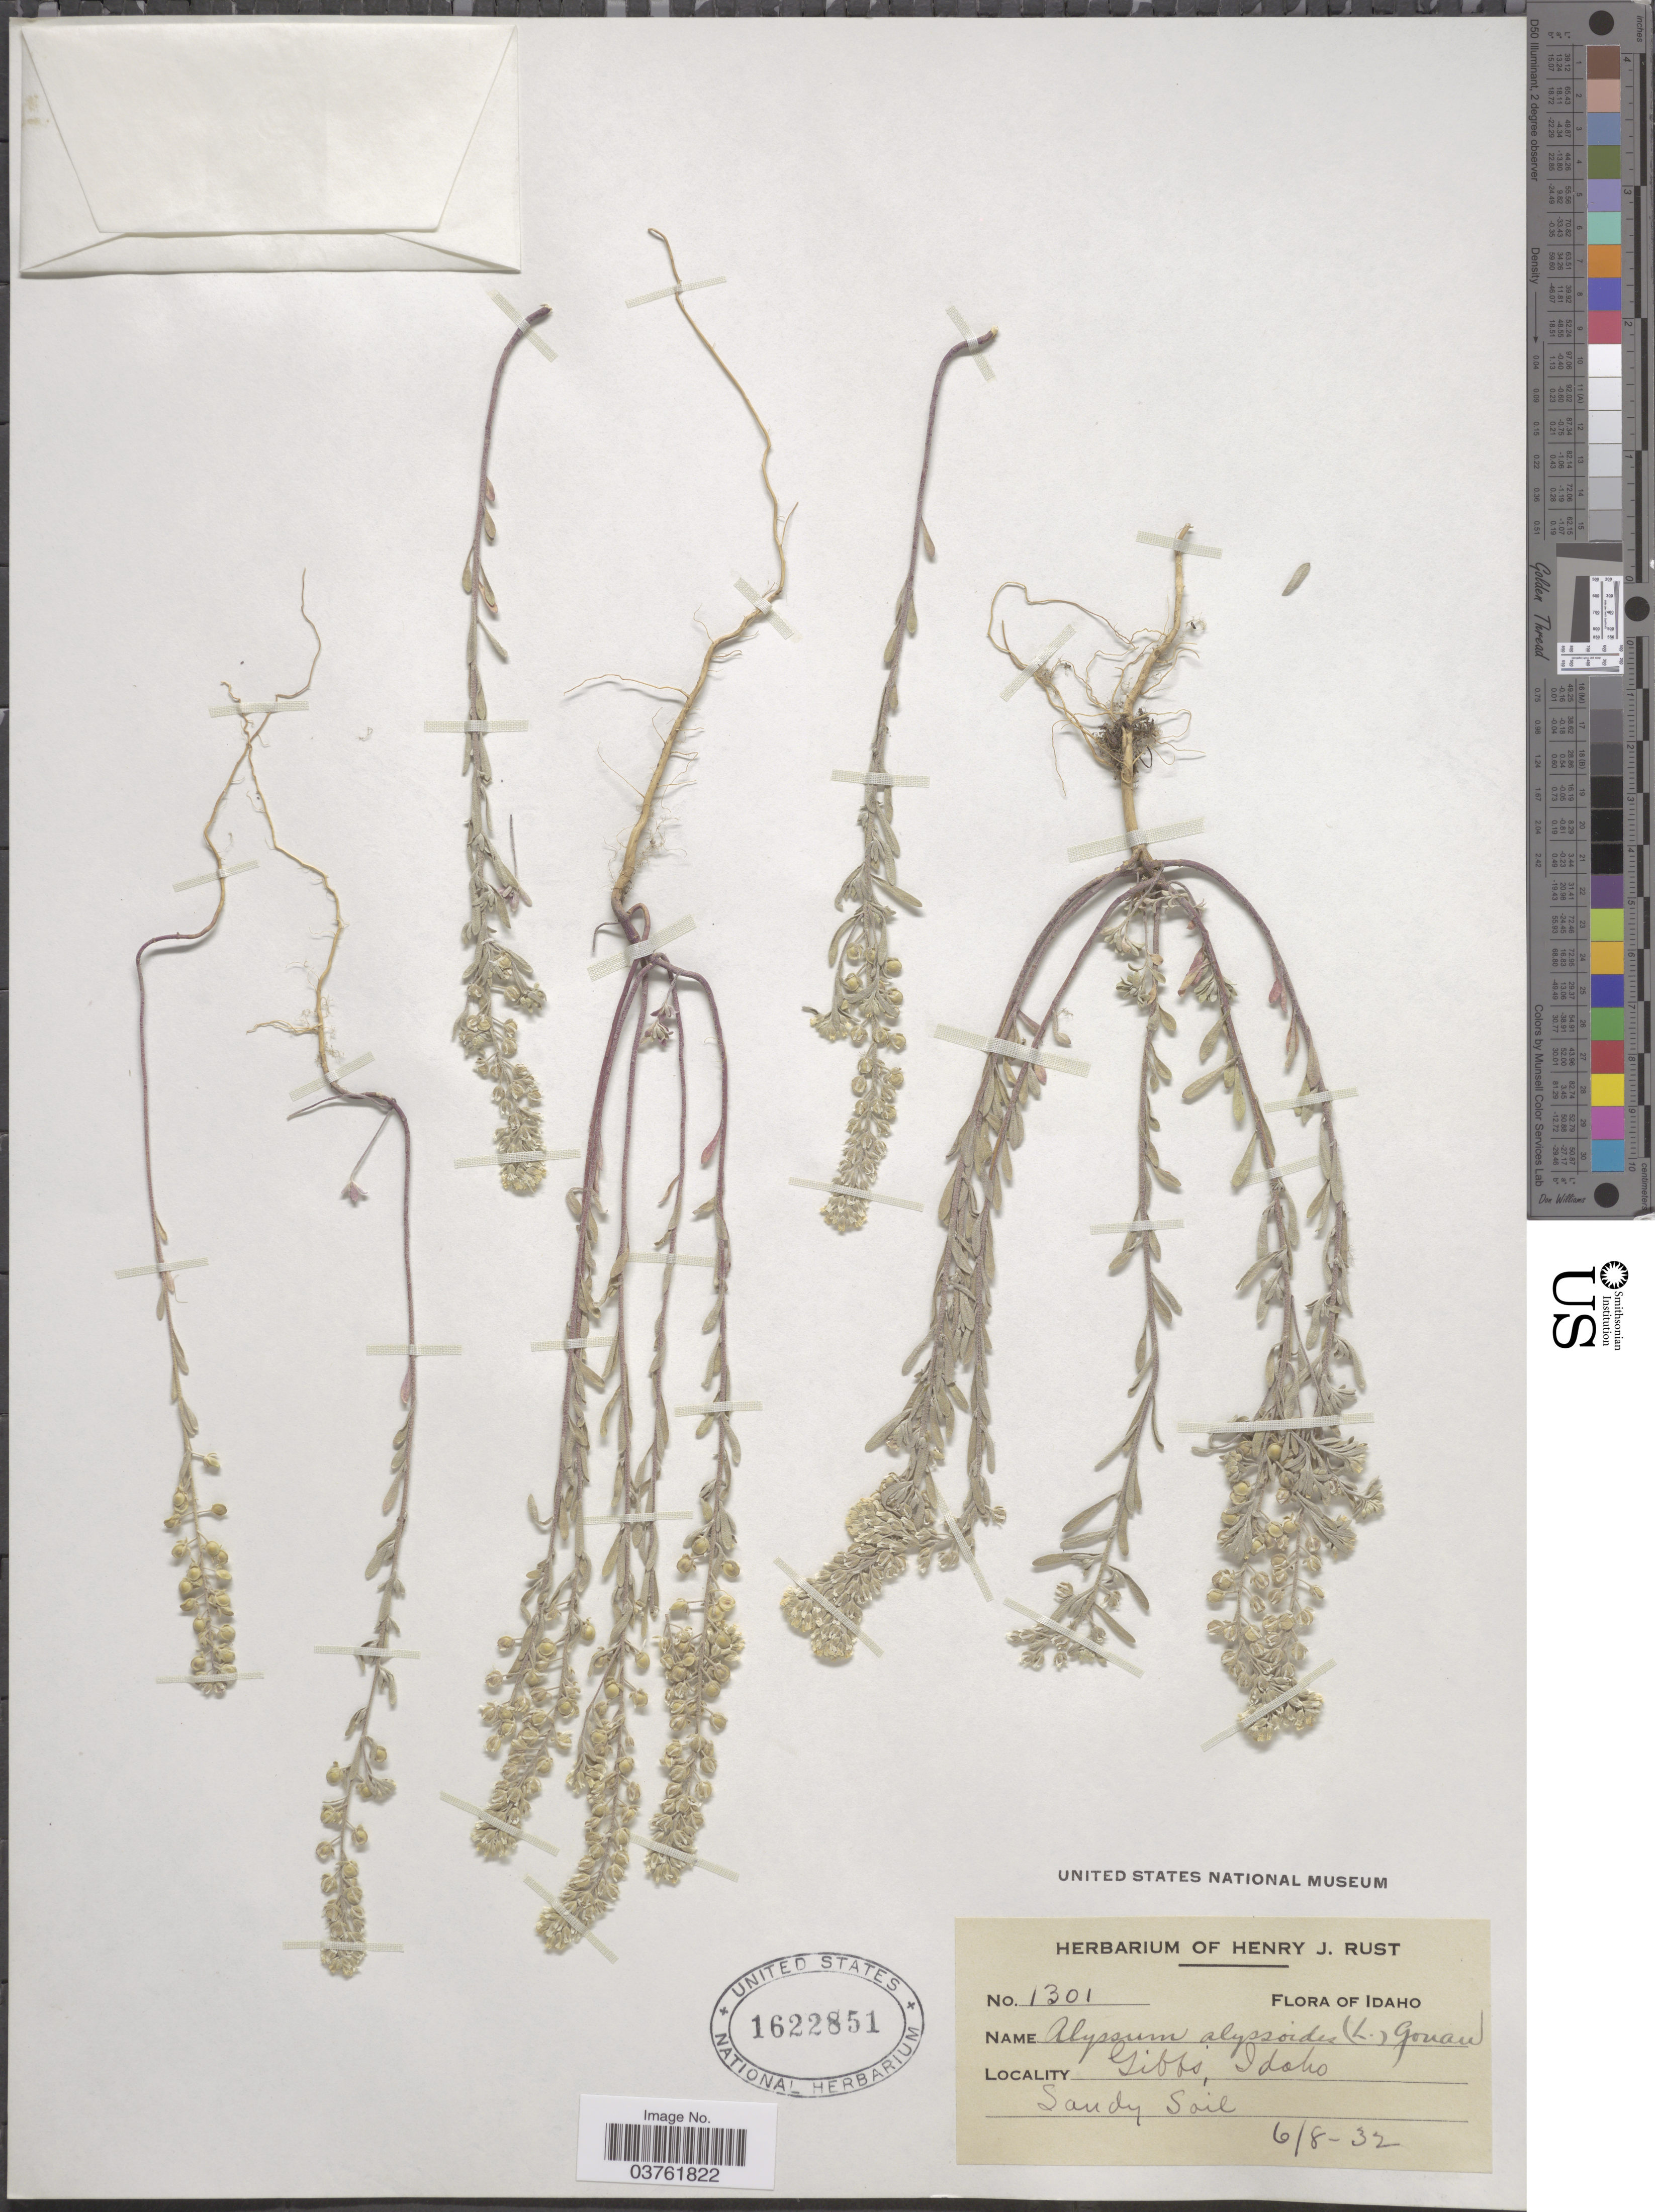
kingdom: Plantae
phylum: Tracheophyta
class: Magnoliopsida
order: Brassicales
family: Brassicaceae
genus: Alyssum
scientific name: Alyssum alyssoides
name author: (L.) L.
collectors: ex herb. Henry J. Rust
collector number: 1301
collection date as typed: Transcribed d/m/y: 8/6/32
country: United States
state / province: Idaho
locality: Gibbs.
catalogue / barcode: US 1622851